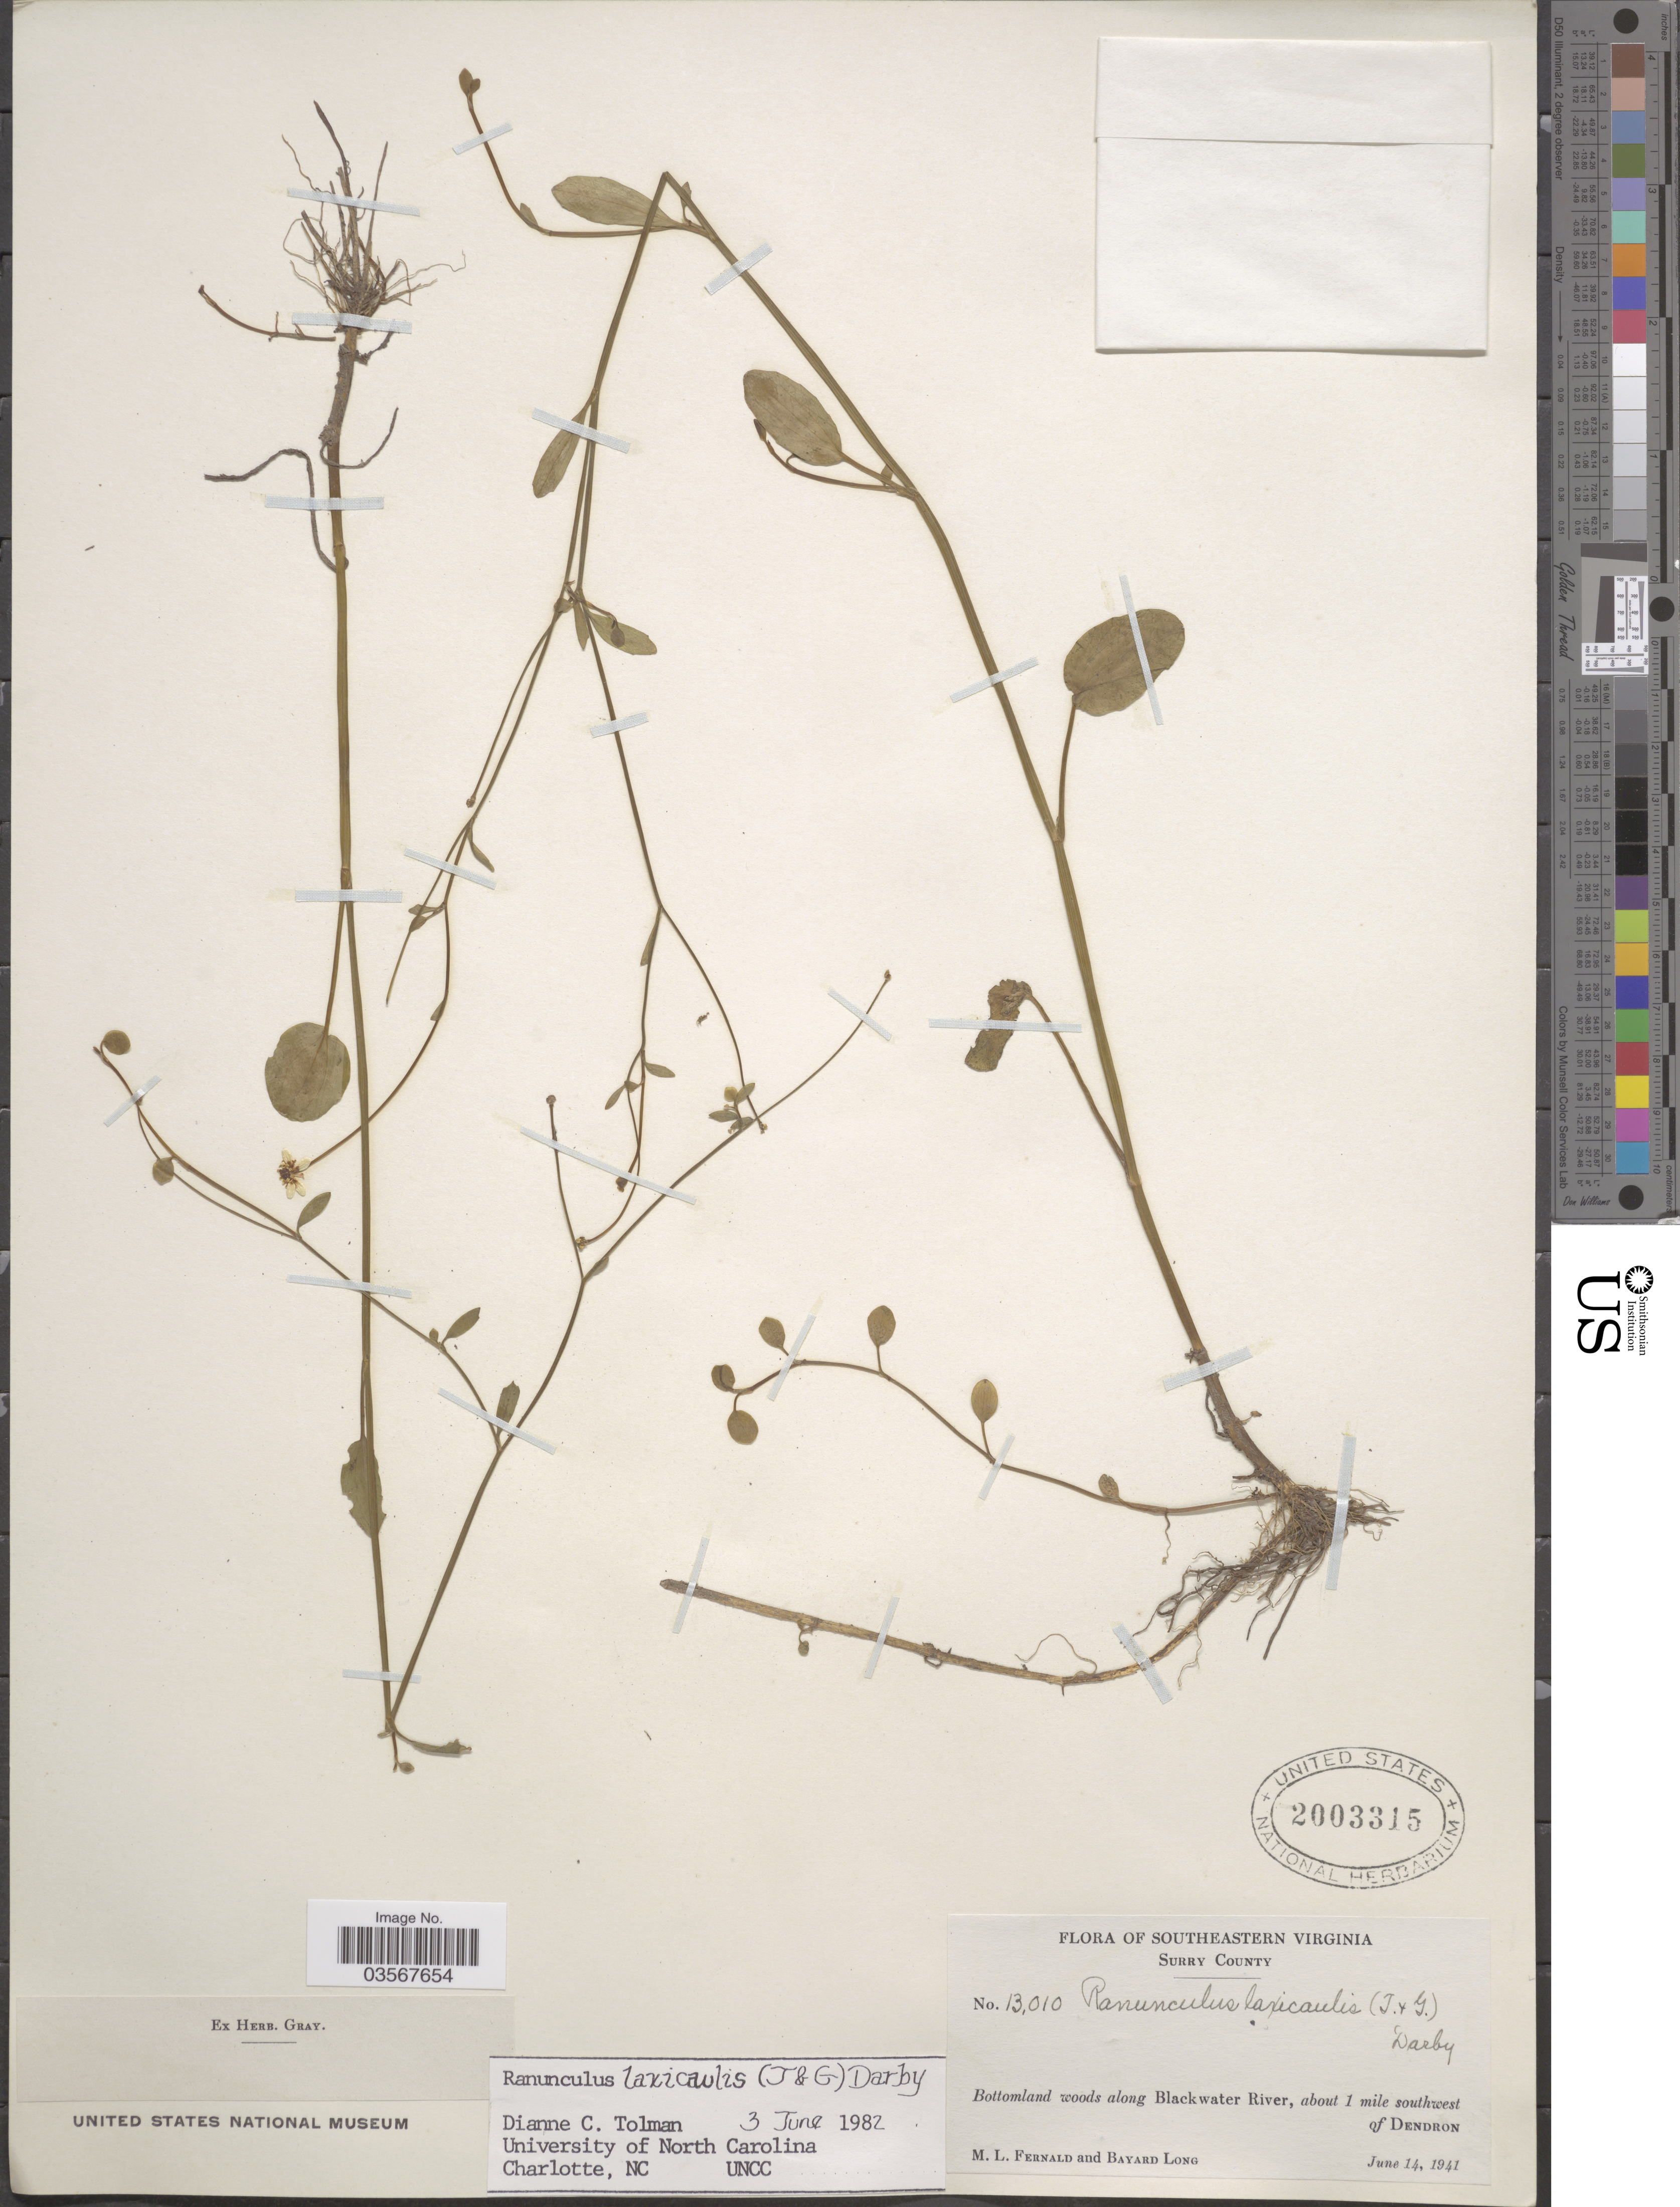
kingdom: Plantae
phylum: Tracheophyta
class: Magnoliopsida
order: Ranunculales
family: Ranunculaceae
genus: Ranunculus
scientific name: Ranunculus laxicaulis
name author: (Torr. & A. Gray) Darby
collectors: M. L. Fernald & B. Long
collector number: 13010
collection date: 1941-06-14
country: United States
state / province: Virginia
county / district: Surry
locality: Southeastern Virginia. Surry County. Bottomland woods along Blackwater River, about 1 mile southwest of Dendron.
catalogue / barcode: US 2003315